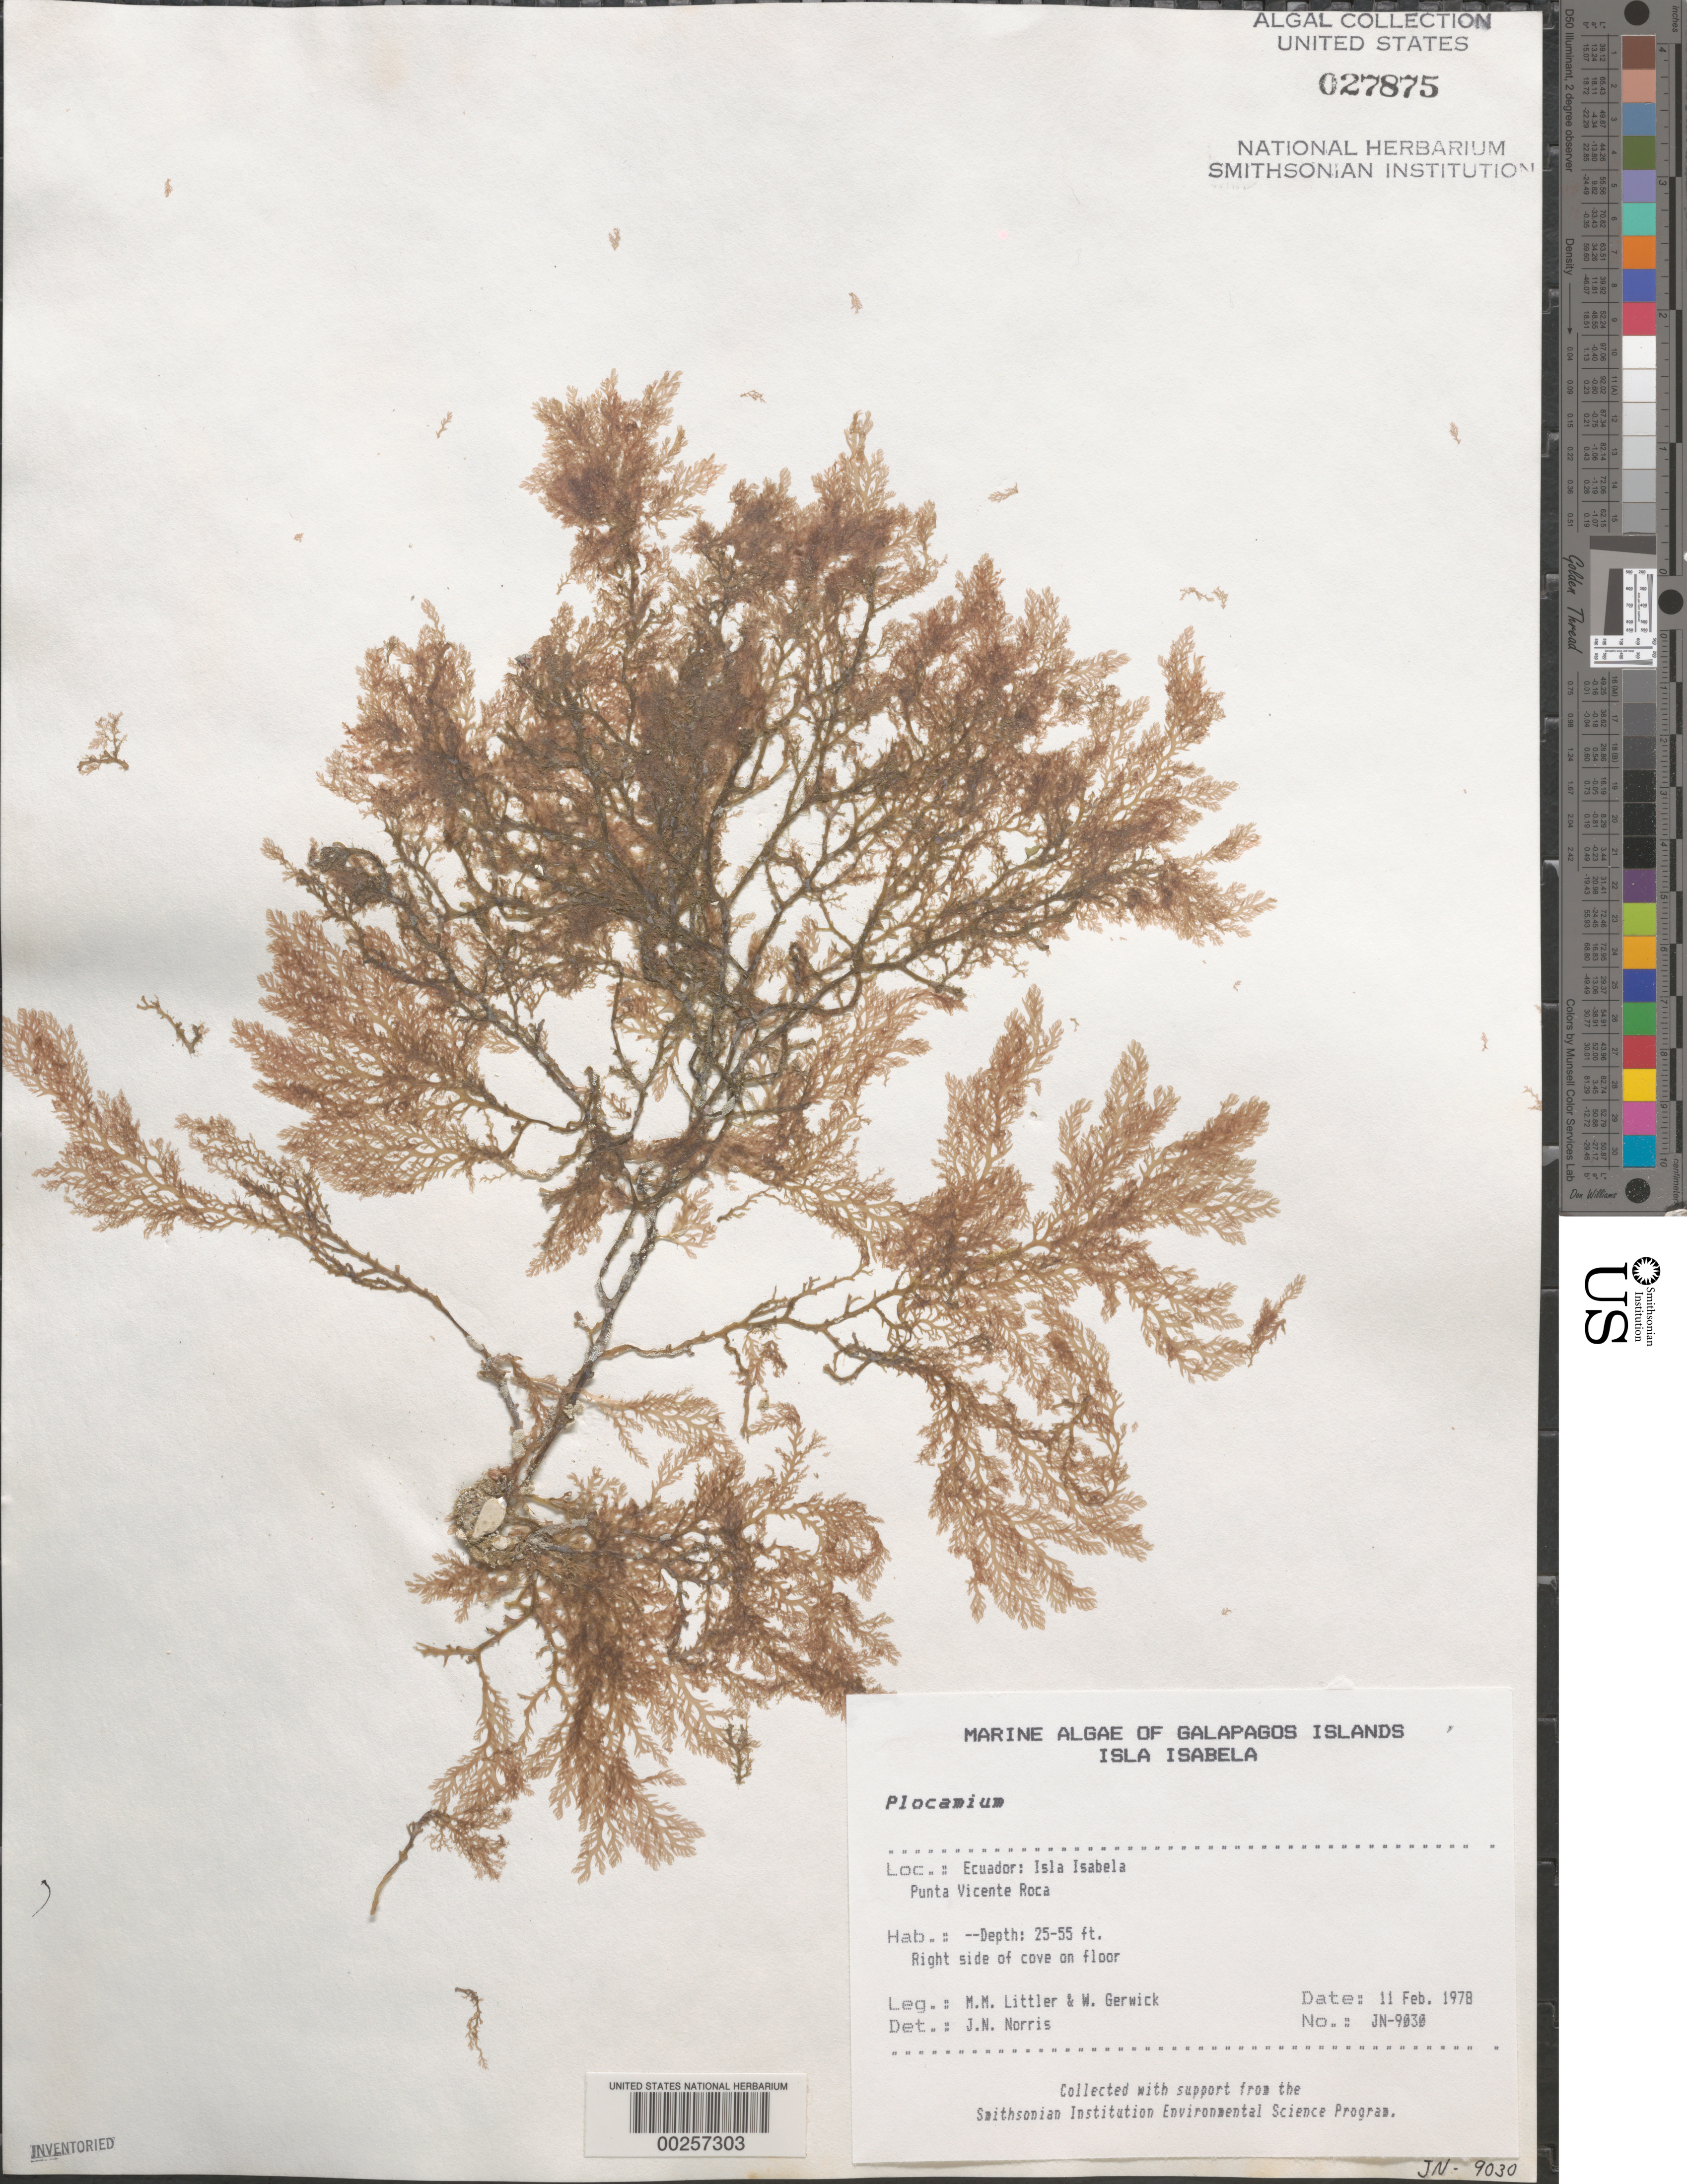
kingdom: Plantae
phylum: Rhodophyta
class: Florideophyceae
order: Plocamiales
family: Plocamiaceae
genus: Plocamium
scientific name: Plocamium sp.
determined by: Norris, James N.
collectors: M. M. Littler & W. Gerwick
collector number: Jn-9030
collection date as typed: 11 Feb 1978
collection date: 1978-02-11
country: Ecuador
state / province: Colón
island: Isabela [Albemarle]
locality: Punta Vicente Roca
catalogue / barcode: US 27875